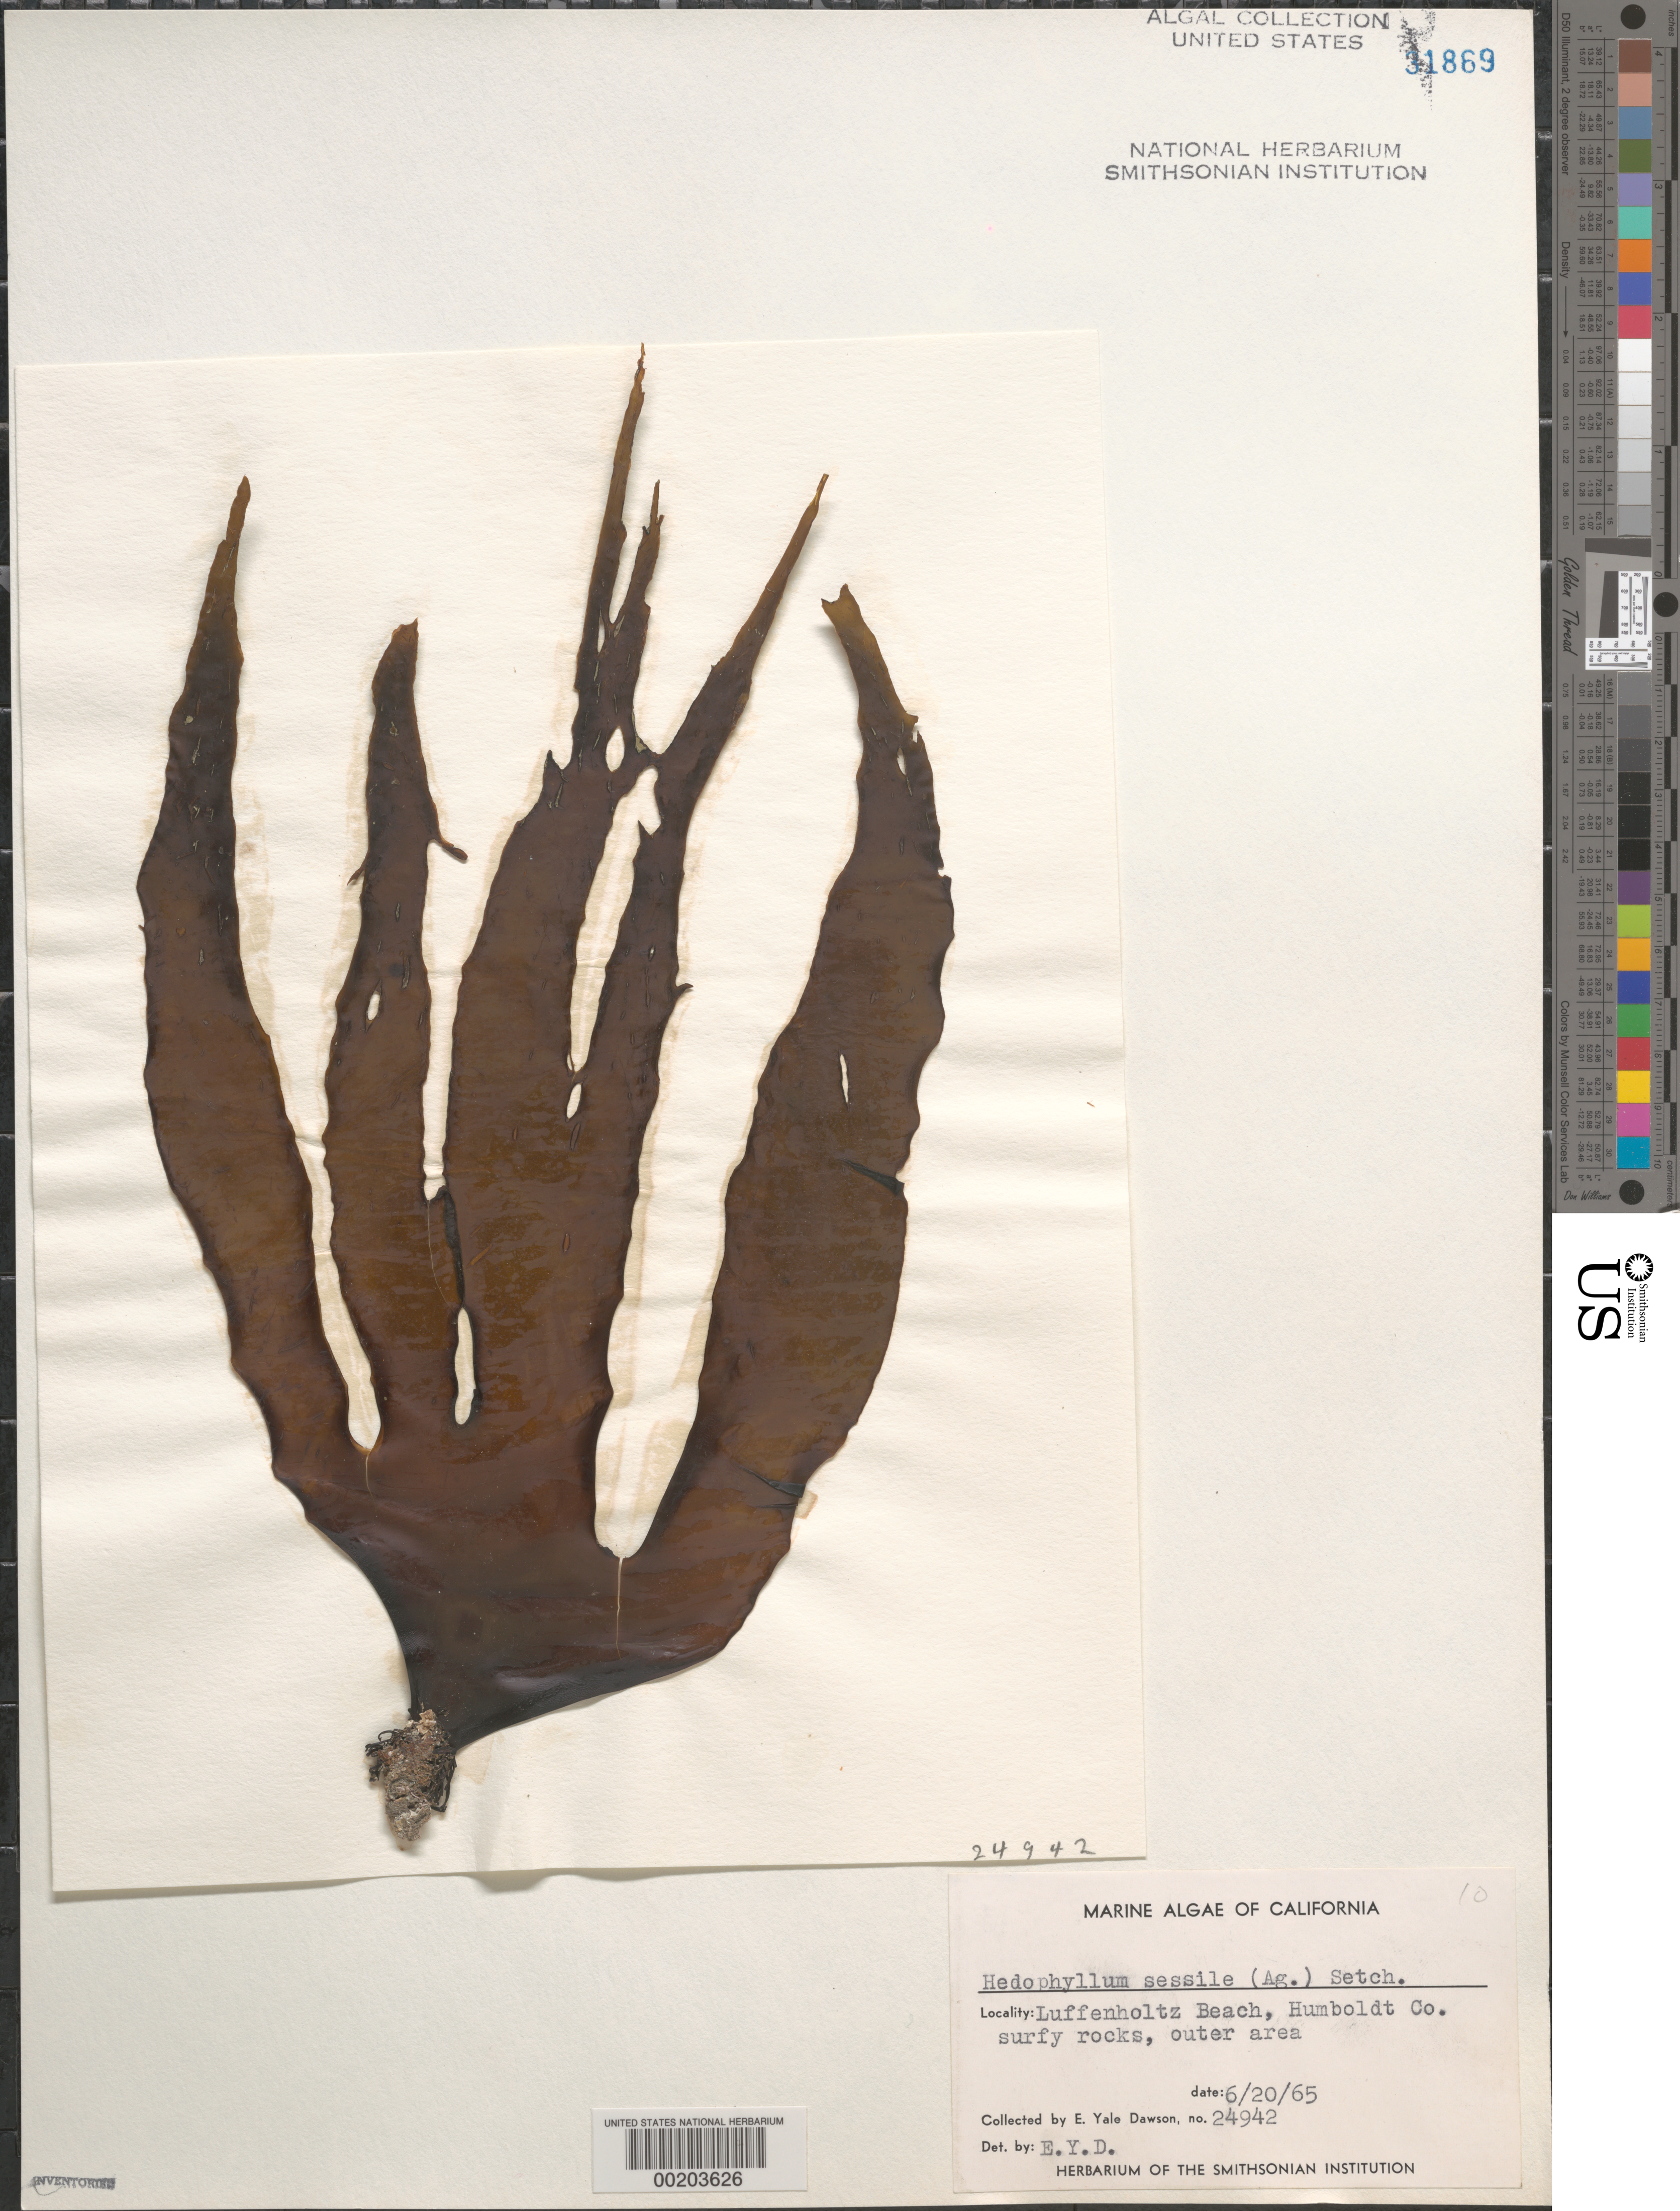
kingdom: Chromista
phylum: Ochrophyta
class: Phaeophyceae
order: Laminariales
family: Laminariaceae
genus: Hedophyllum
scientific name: Hedophyllum sessile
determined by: Dawson, E. Y.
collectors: E. Y. Dawson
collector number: EYD 24942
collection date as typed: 20 Jun 1965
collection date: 1965-06-20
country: United States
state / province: California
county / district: Humboldt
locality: Luffenholtz Beach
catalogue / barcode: US 31869